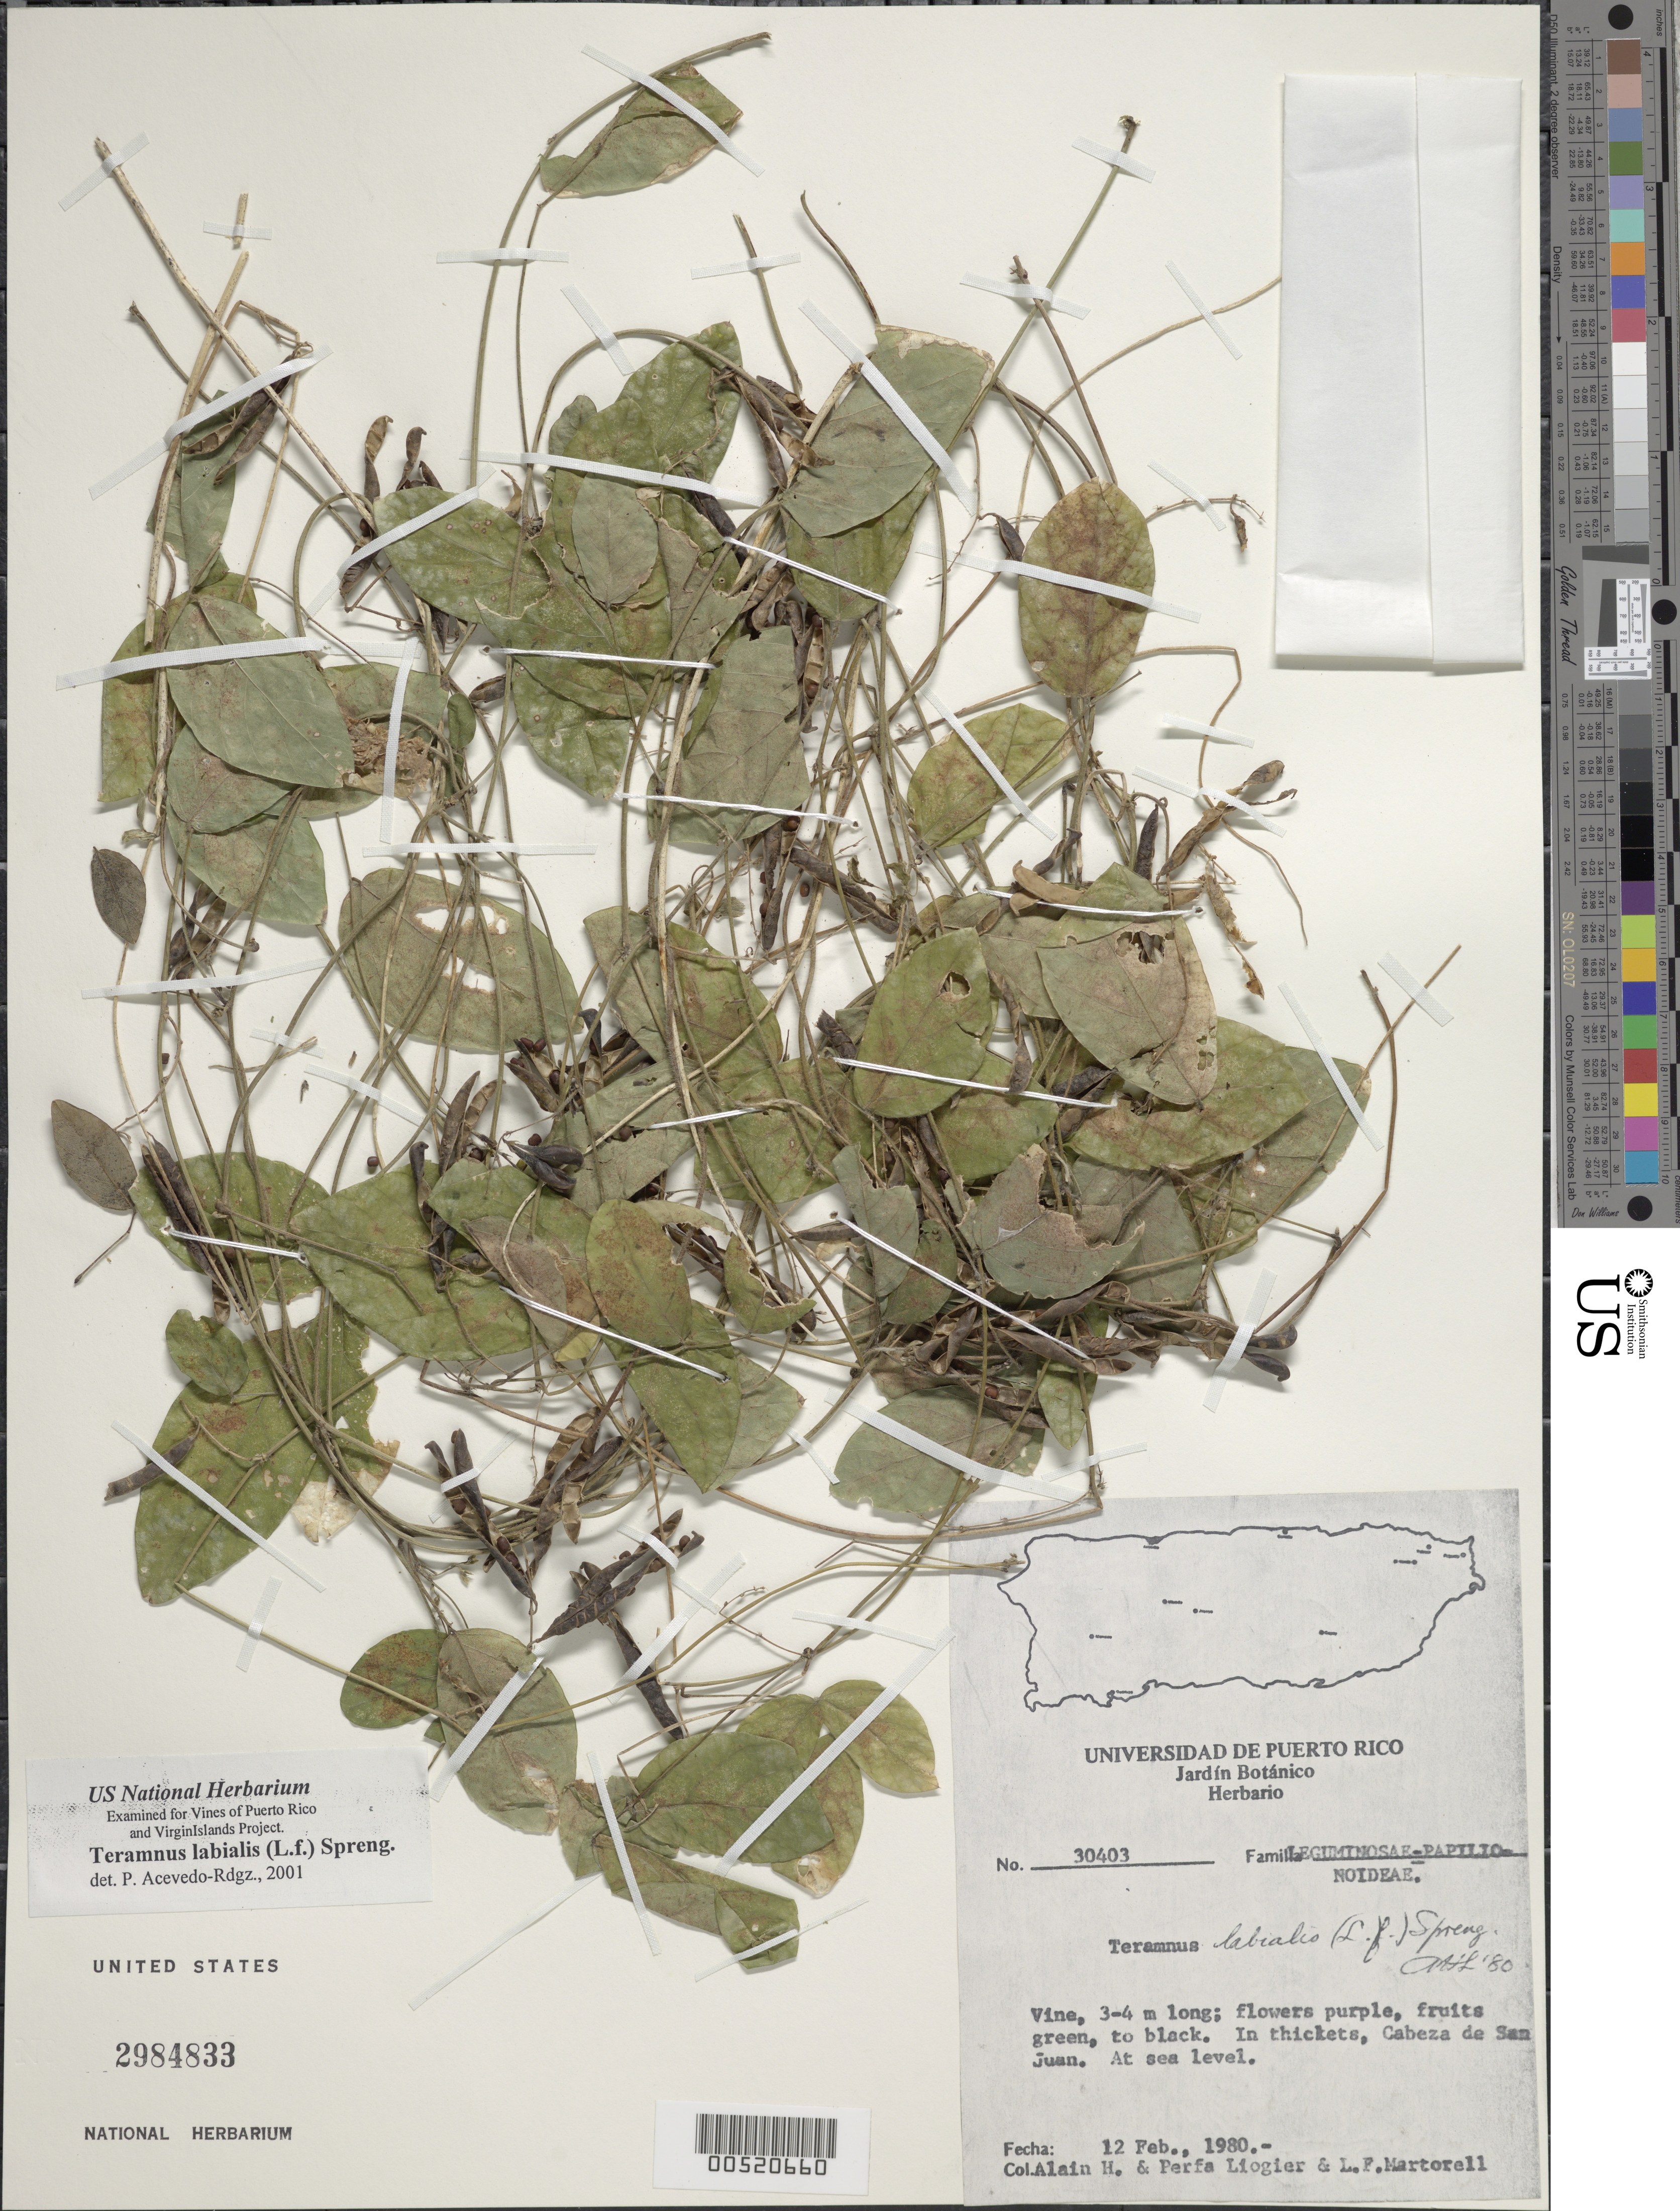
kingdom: Plantae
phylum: Tracheophyta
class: Magnoliopsida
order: Fabales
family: Fabaceae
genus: Teramnus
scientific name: Teramnus labialis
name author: (L. f.) Spreng.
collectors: A. H. Liogier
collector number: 30403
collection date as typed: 12 Feb 1980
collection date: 1980-02-12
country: Puerto Rico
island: Greater Antilles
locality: Cabezas de San Juan. In thickets.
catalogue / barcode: US 2984833